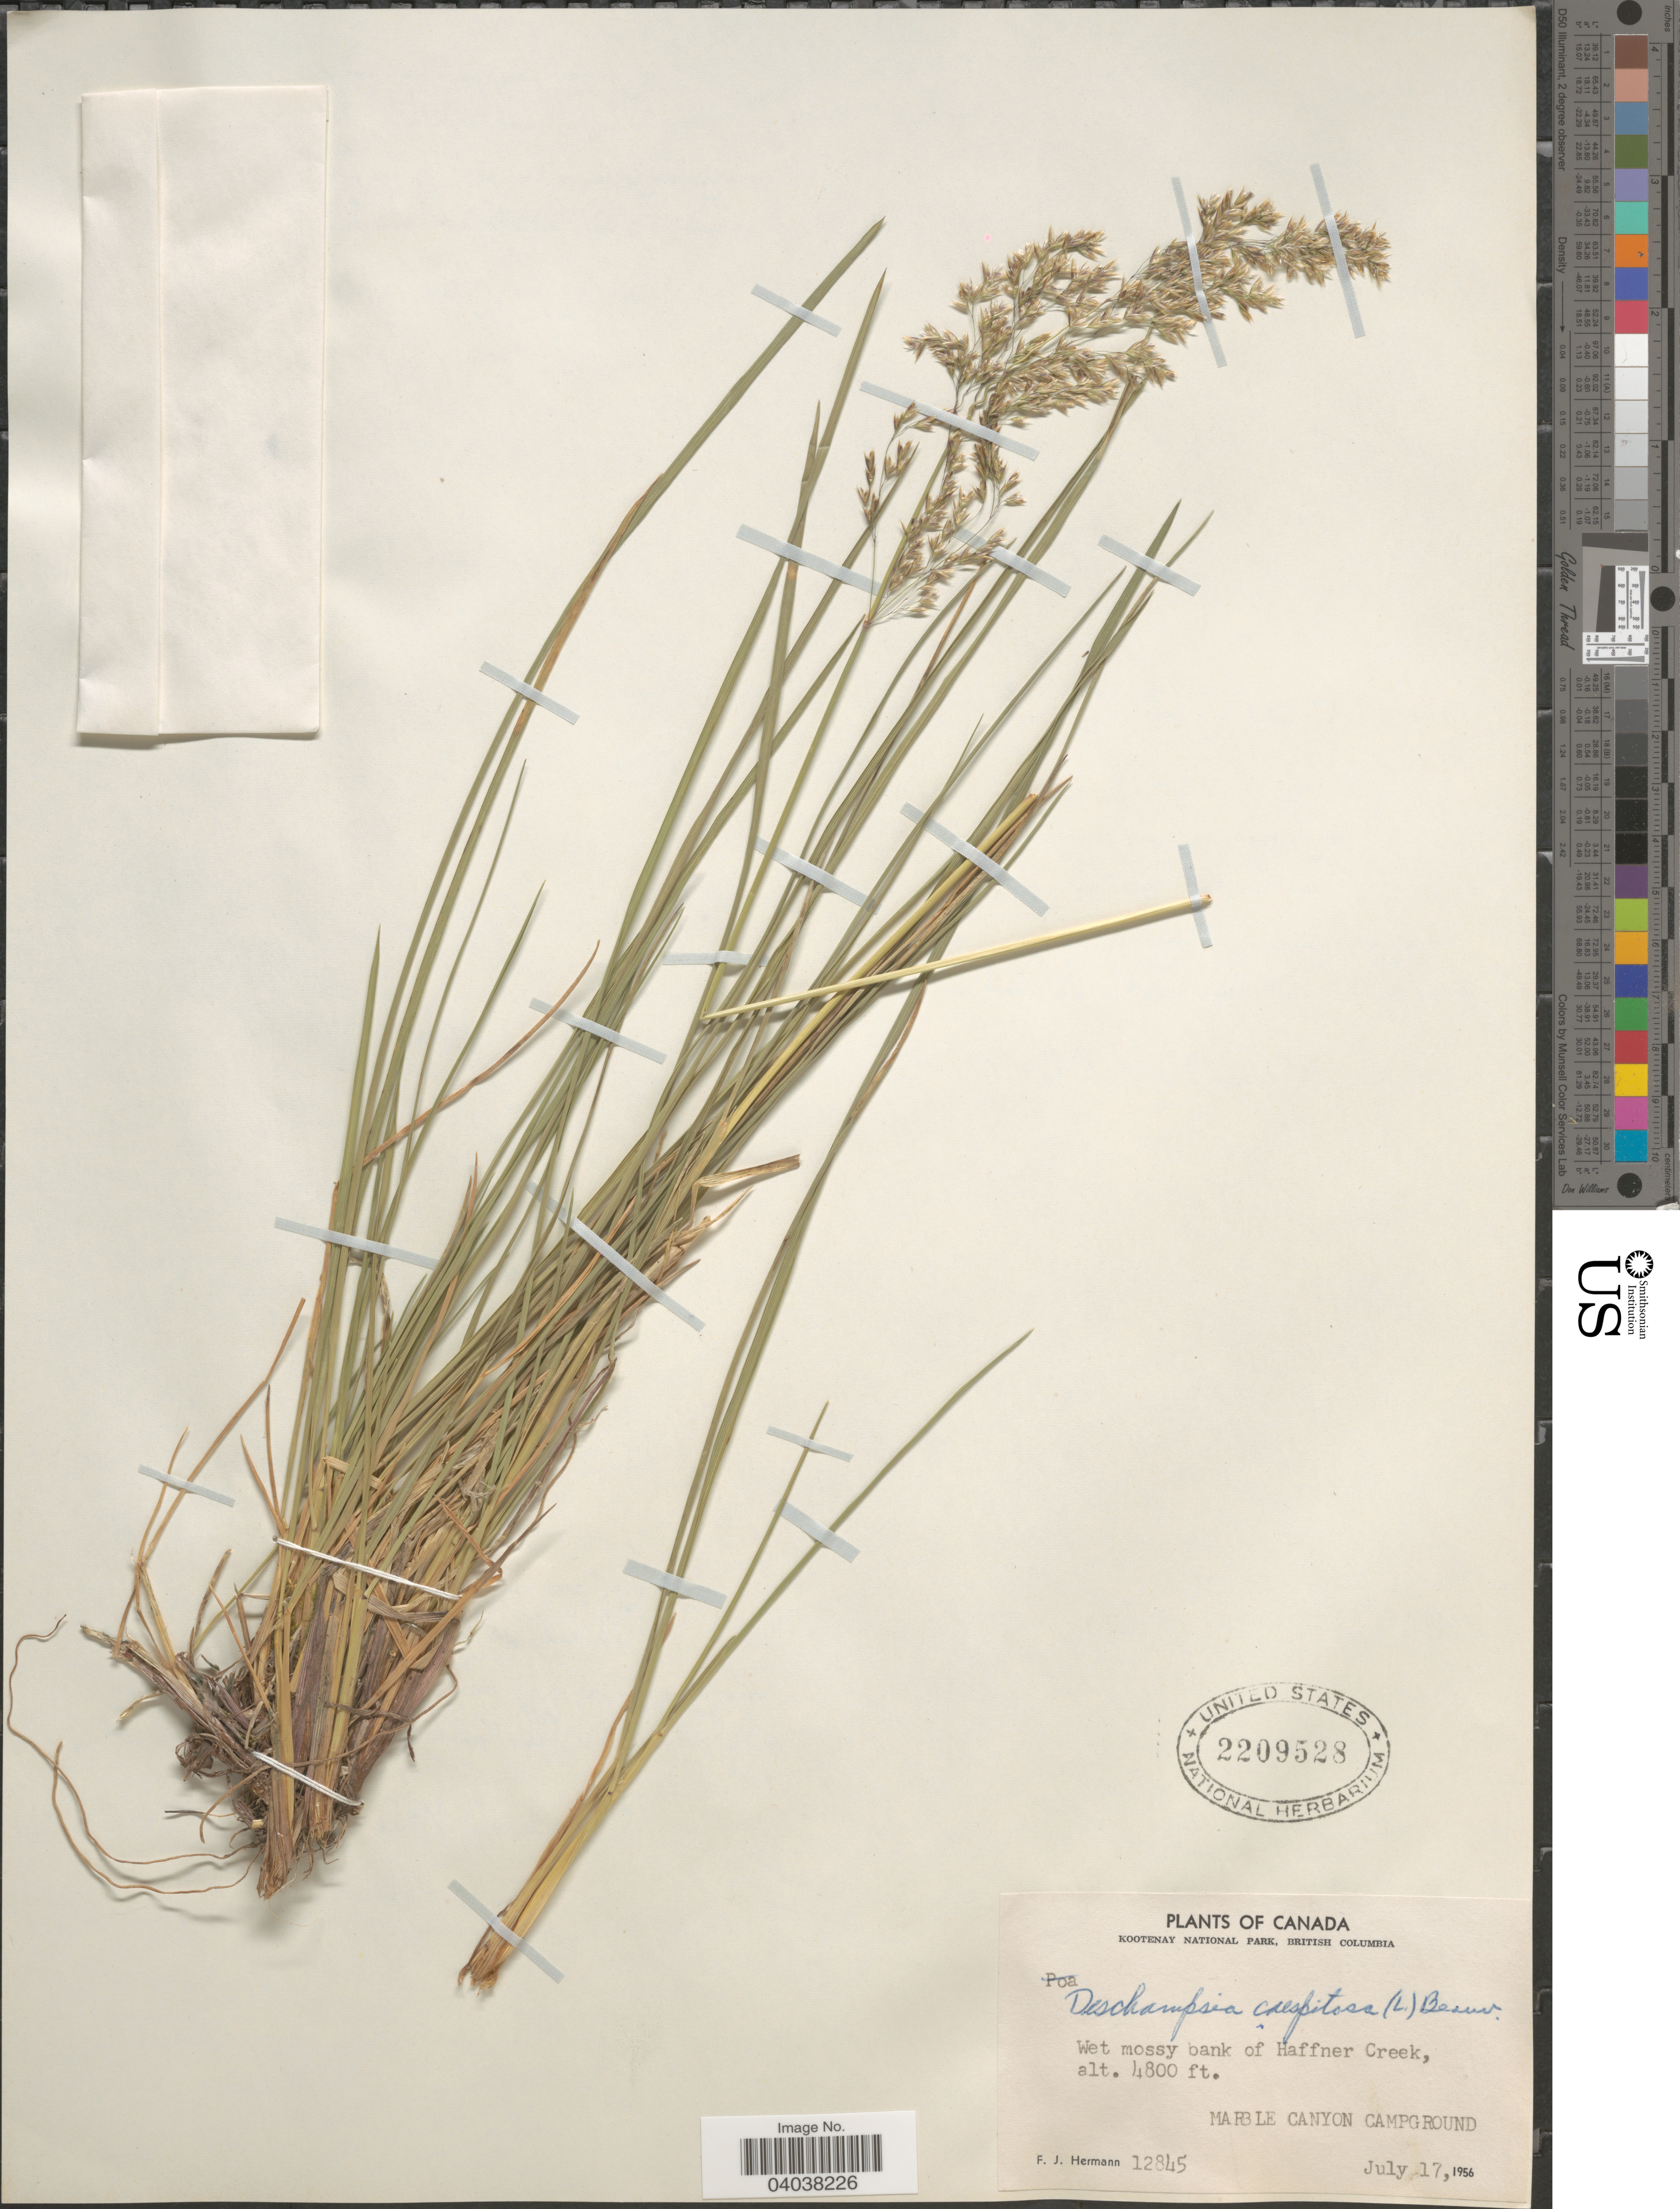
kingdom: Plantae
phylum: Tracheophyta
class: Liliopsida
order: Poales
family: Poaceae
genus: Deschampsia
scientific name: Deschampsia cespitosa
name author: (L.) P. Beauv.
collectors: F. J. Hermann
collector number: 12845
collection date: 1956-07-17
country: Canada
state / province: British Columbia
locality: Kootenay National Park. Bank of Haffner Creek. Marble Canyon Campground.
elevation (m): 1463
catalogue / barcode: US 2209528